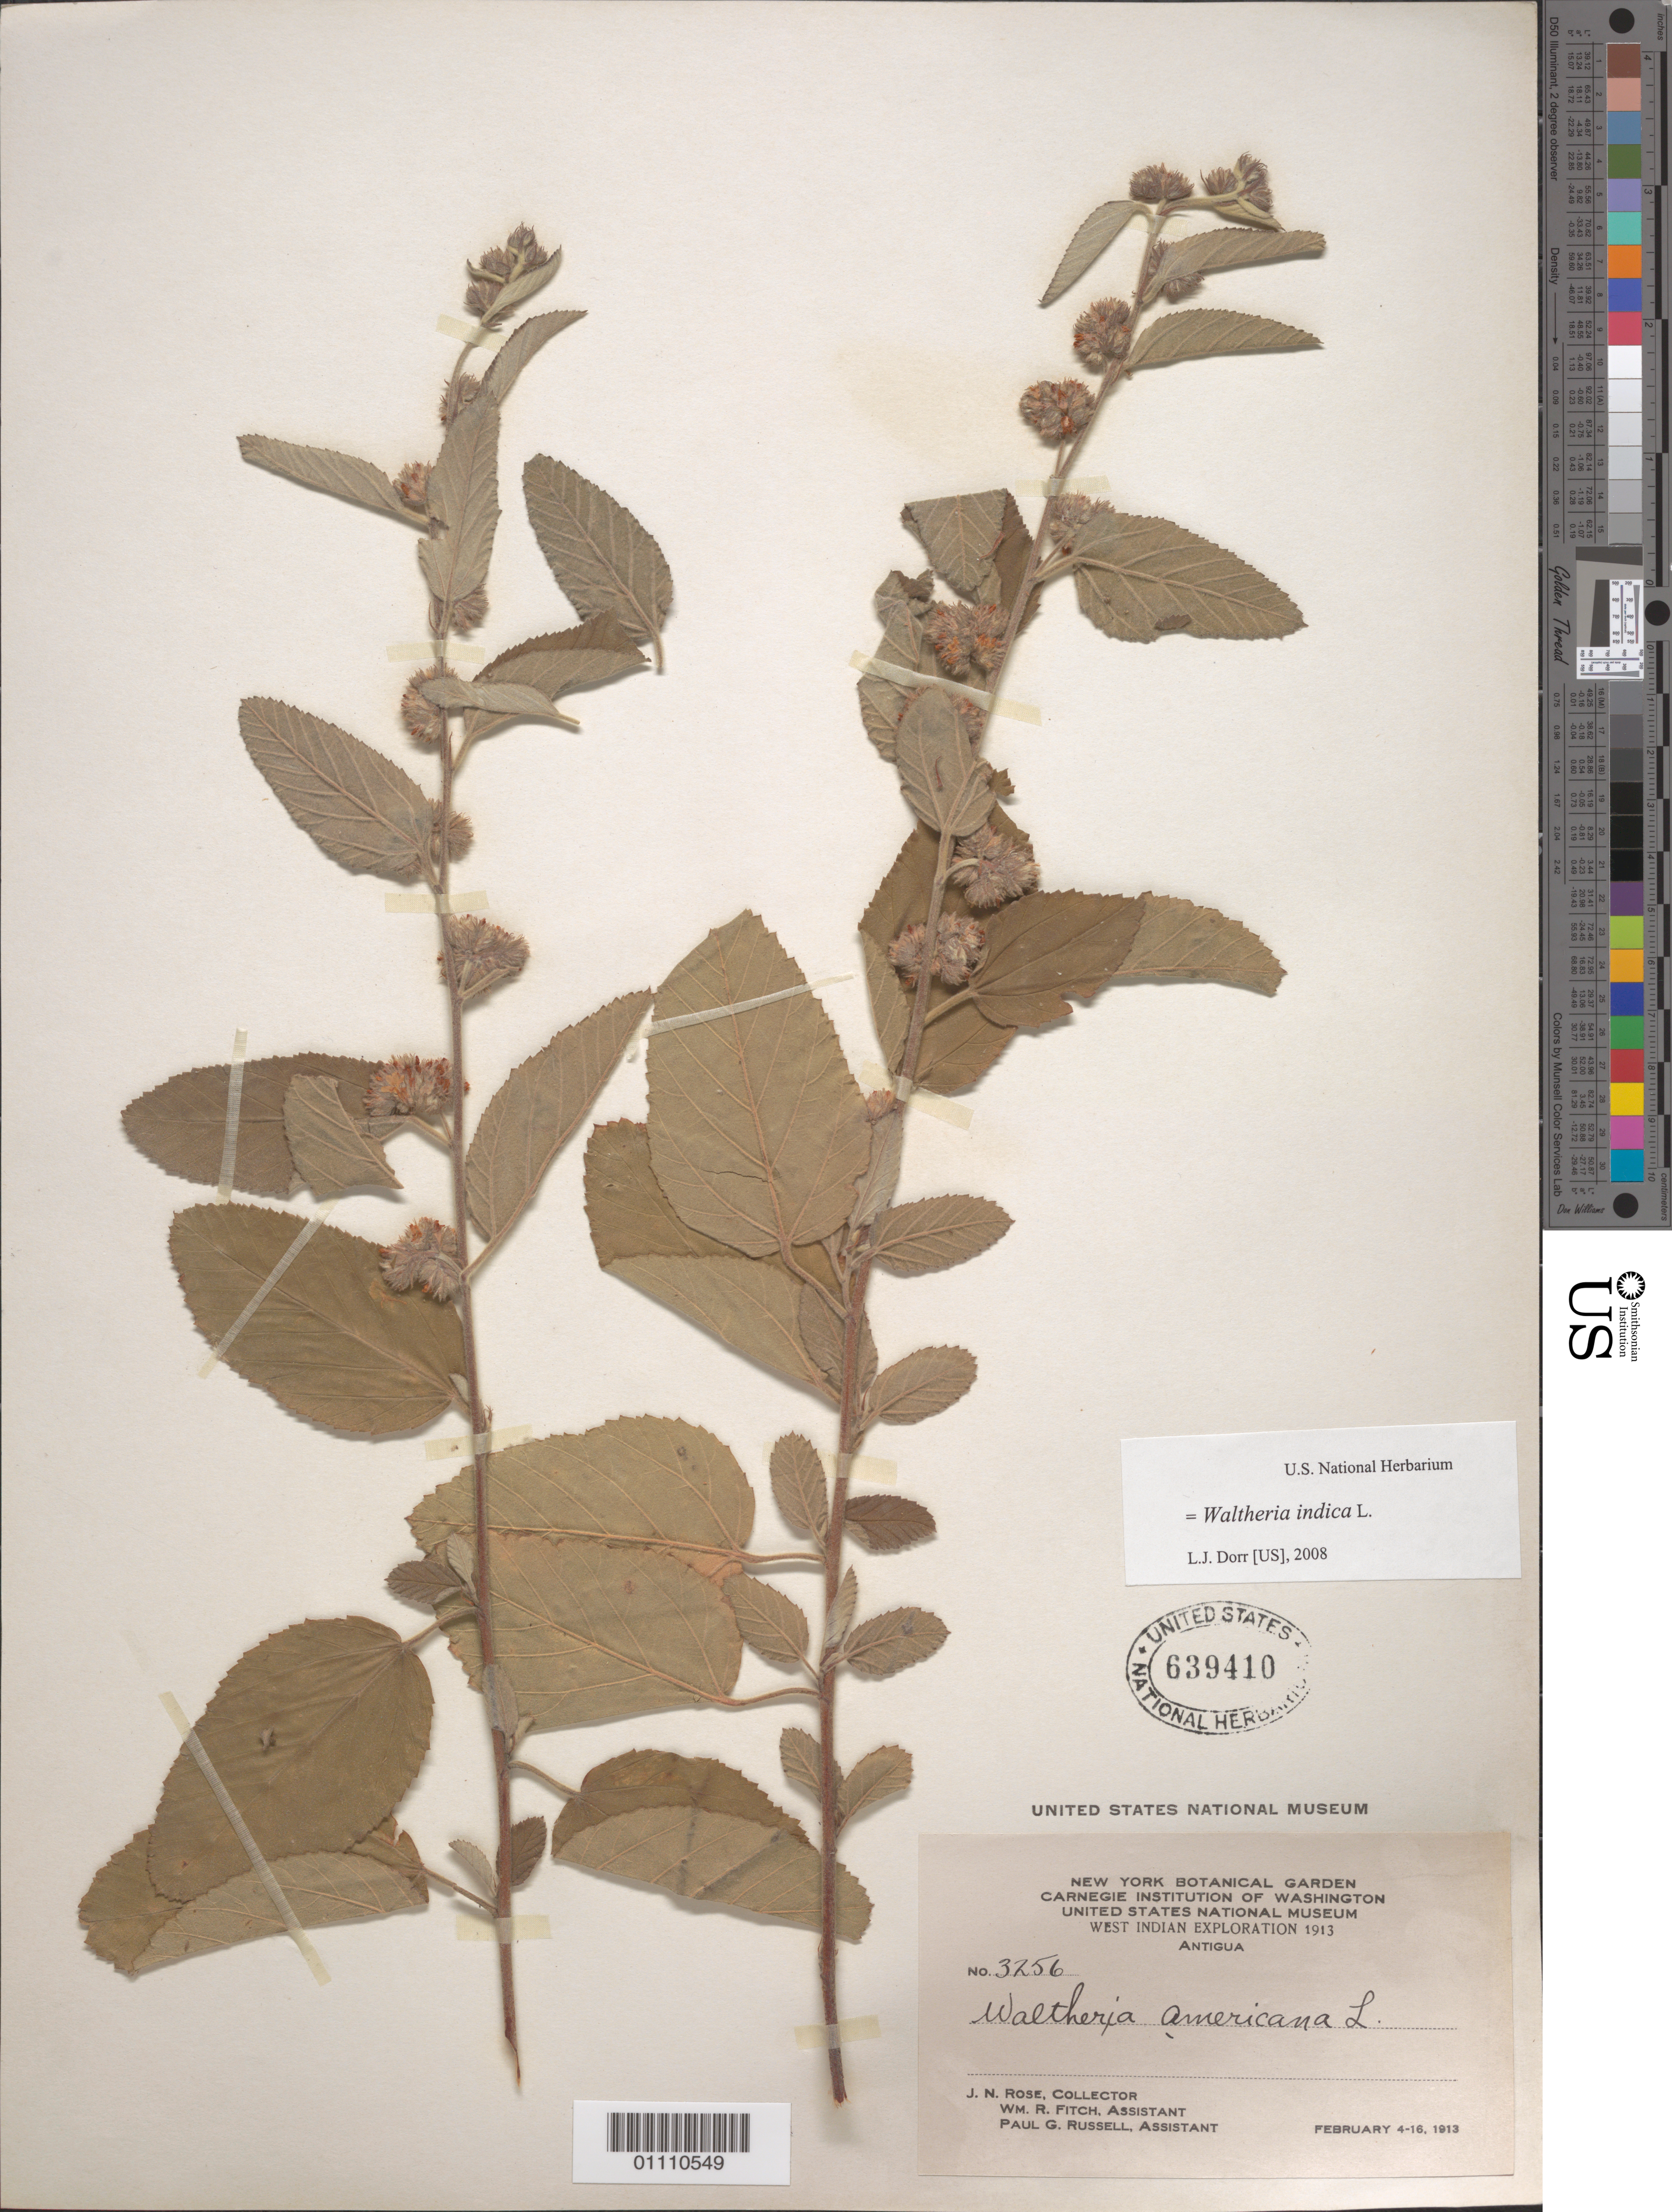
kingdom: Plantae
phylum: Tracheophyta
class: Magnoliopsida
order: Malvales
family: Malvaceae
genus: Waltheria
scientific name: Waltheria indica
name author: L.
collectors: J. N. Rose, W. R. Fitch & P. G. Russell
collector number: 3256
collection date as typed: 04 Feb 1913 to 16 Feb 1913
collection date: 1913-02-04/1913-02-16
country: Antigua and Barbuda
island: Antigua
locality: Antigua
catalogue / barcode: US 639410